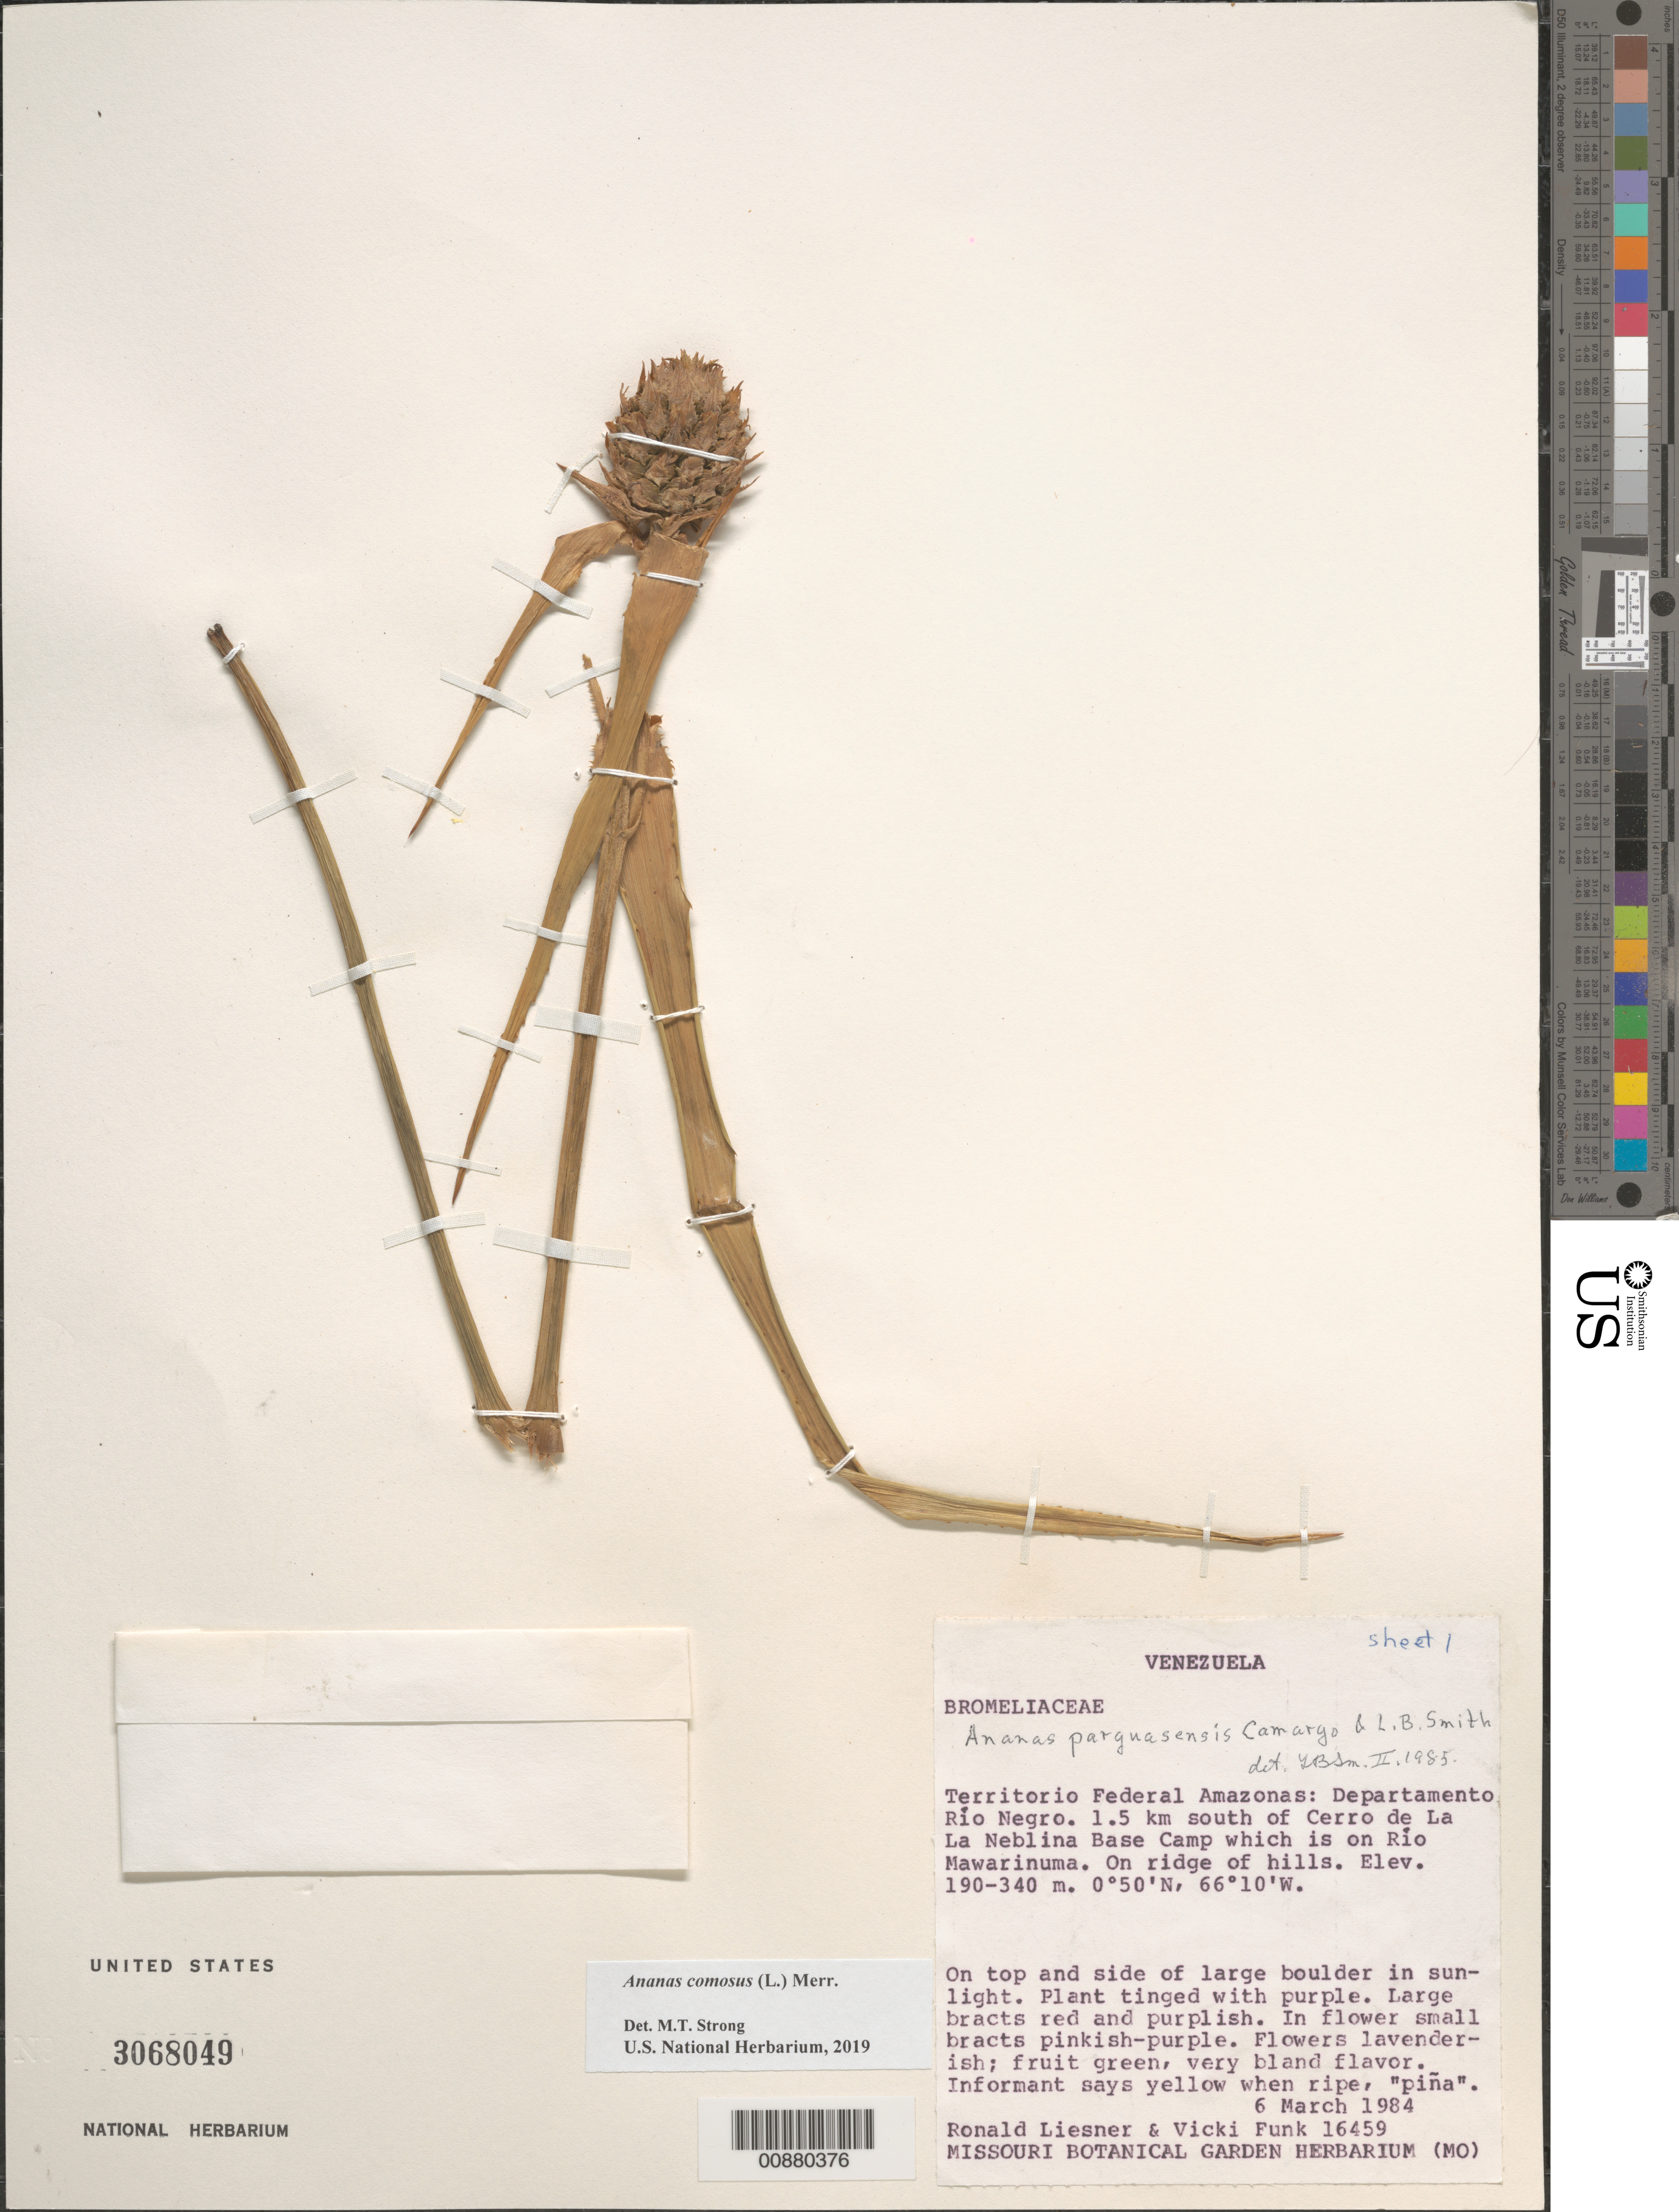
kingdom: Plantae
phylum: Tracheophyta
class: Liliopsida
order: Poales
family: Bromeliaceae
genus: Ananas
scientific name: Ananas comosus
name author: (L.) Merr.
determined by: Strong, Mark T., (BOT), Smithsonian Institution - National Museum of Natural History (UNITED STATES)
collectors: R. L. Liesner & V. Funk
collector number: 16459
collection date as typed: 6-Mar-84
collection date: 1984-03-06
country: Venezuela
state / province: Amazonas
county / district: Río Negro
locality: Río Mawarinuma, 1.5 km S of Cerro de La Neblina Base Camp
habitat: Top and side of large boulder in sunlight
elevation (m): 190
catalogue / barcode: US 3068049